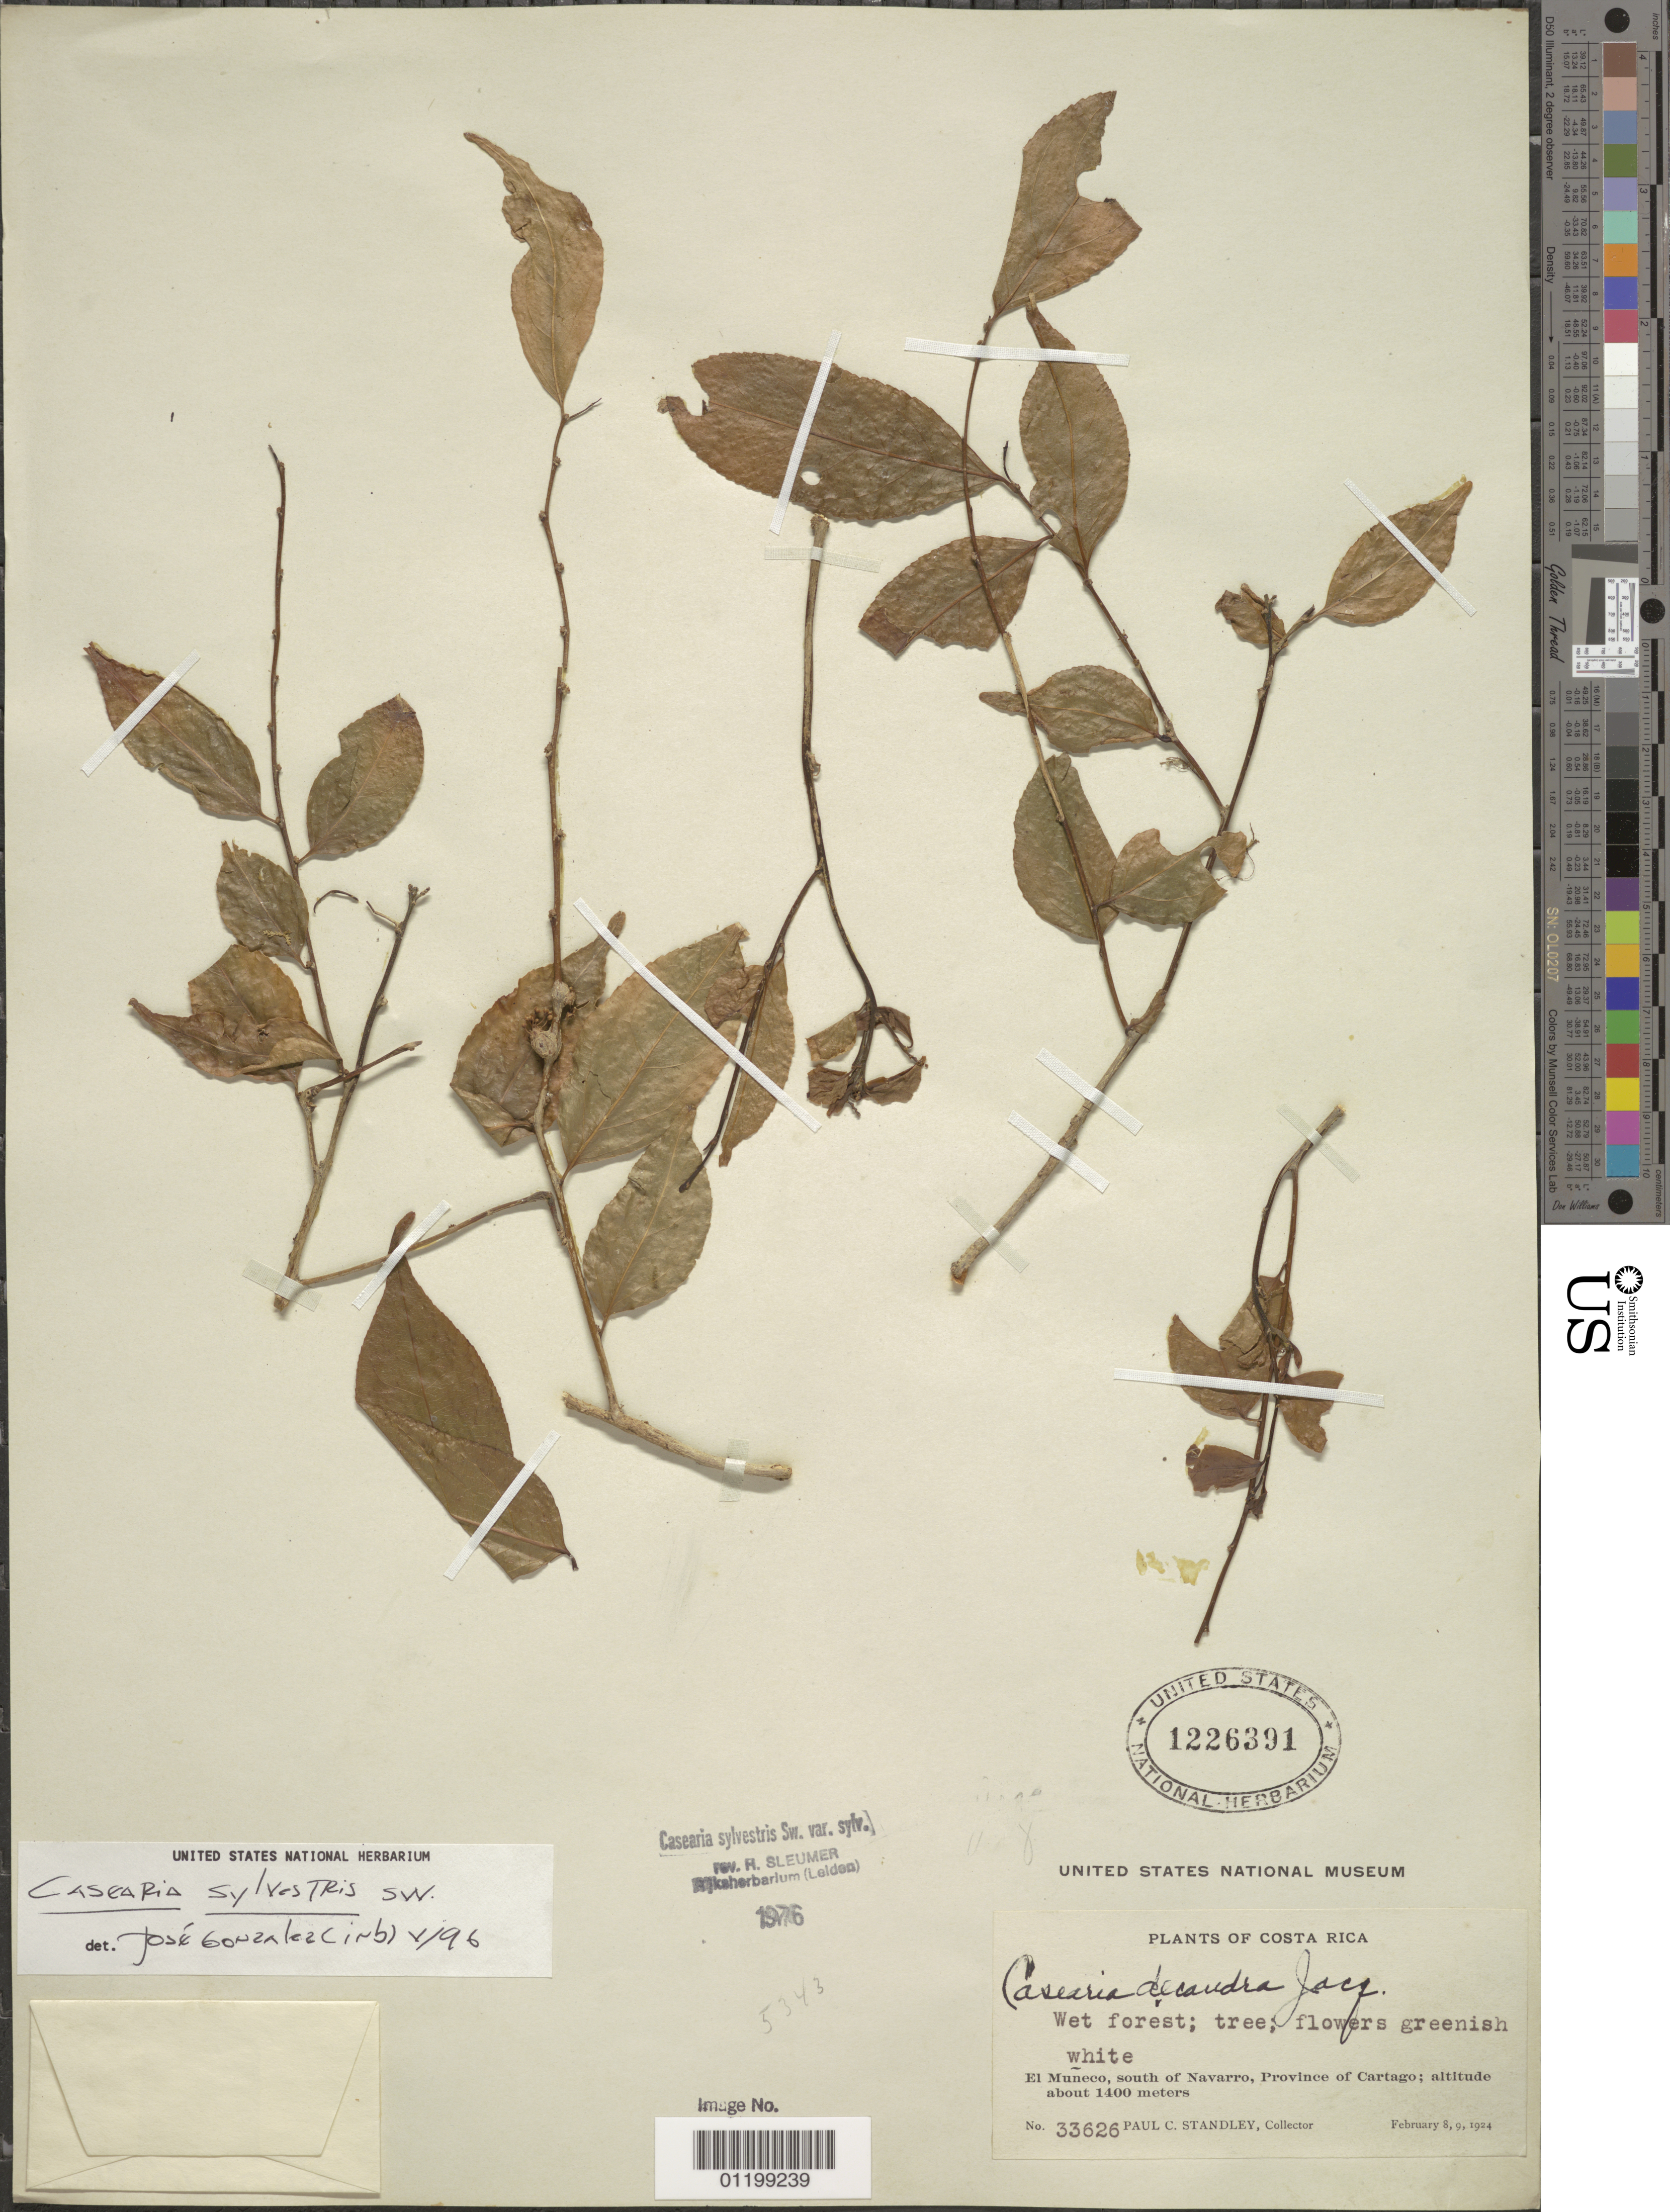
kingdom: Plantae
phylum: Tracheophyta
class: Magnoliopsida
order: Malpighiales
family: Salicaceae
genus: Casearia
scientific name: Casearia sylvestris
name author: Sw.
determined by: Gonzales, J.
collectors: P. C. Standley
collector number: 33626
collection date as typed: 08 Feb 1924 and 09 Feb 1924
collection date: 1924-02-08,1924-02-09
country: Costa Rica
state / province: Cartago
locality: El Muneco, S of Navaro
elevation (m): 1400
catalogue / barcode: US 1226391